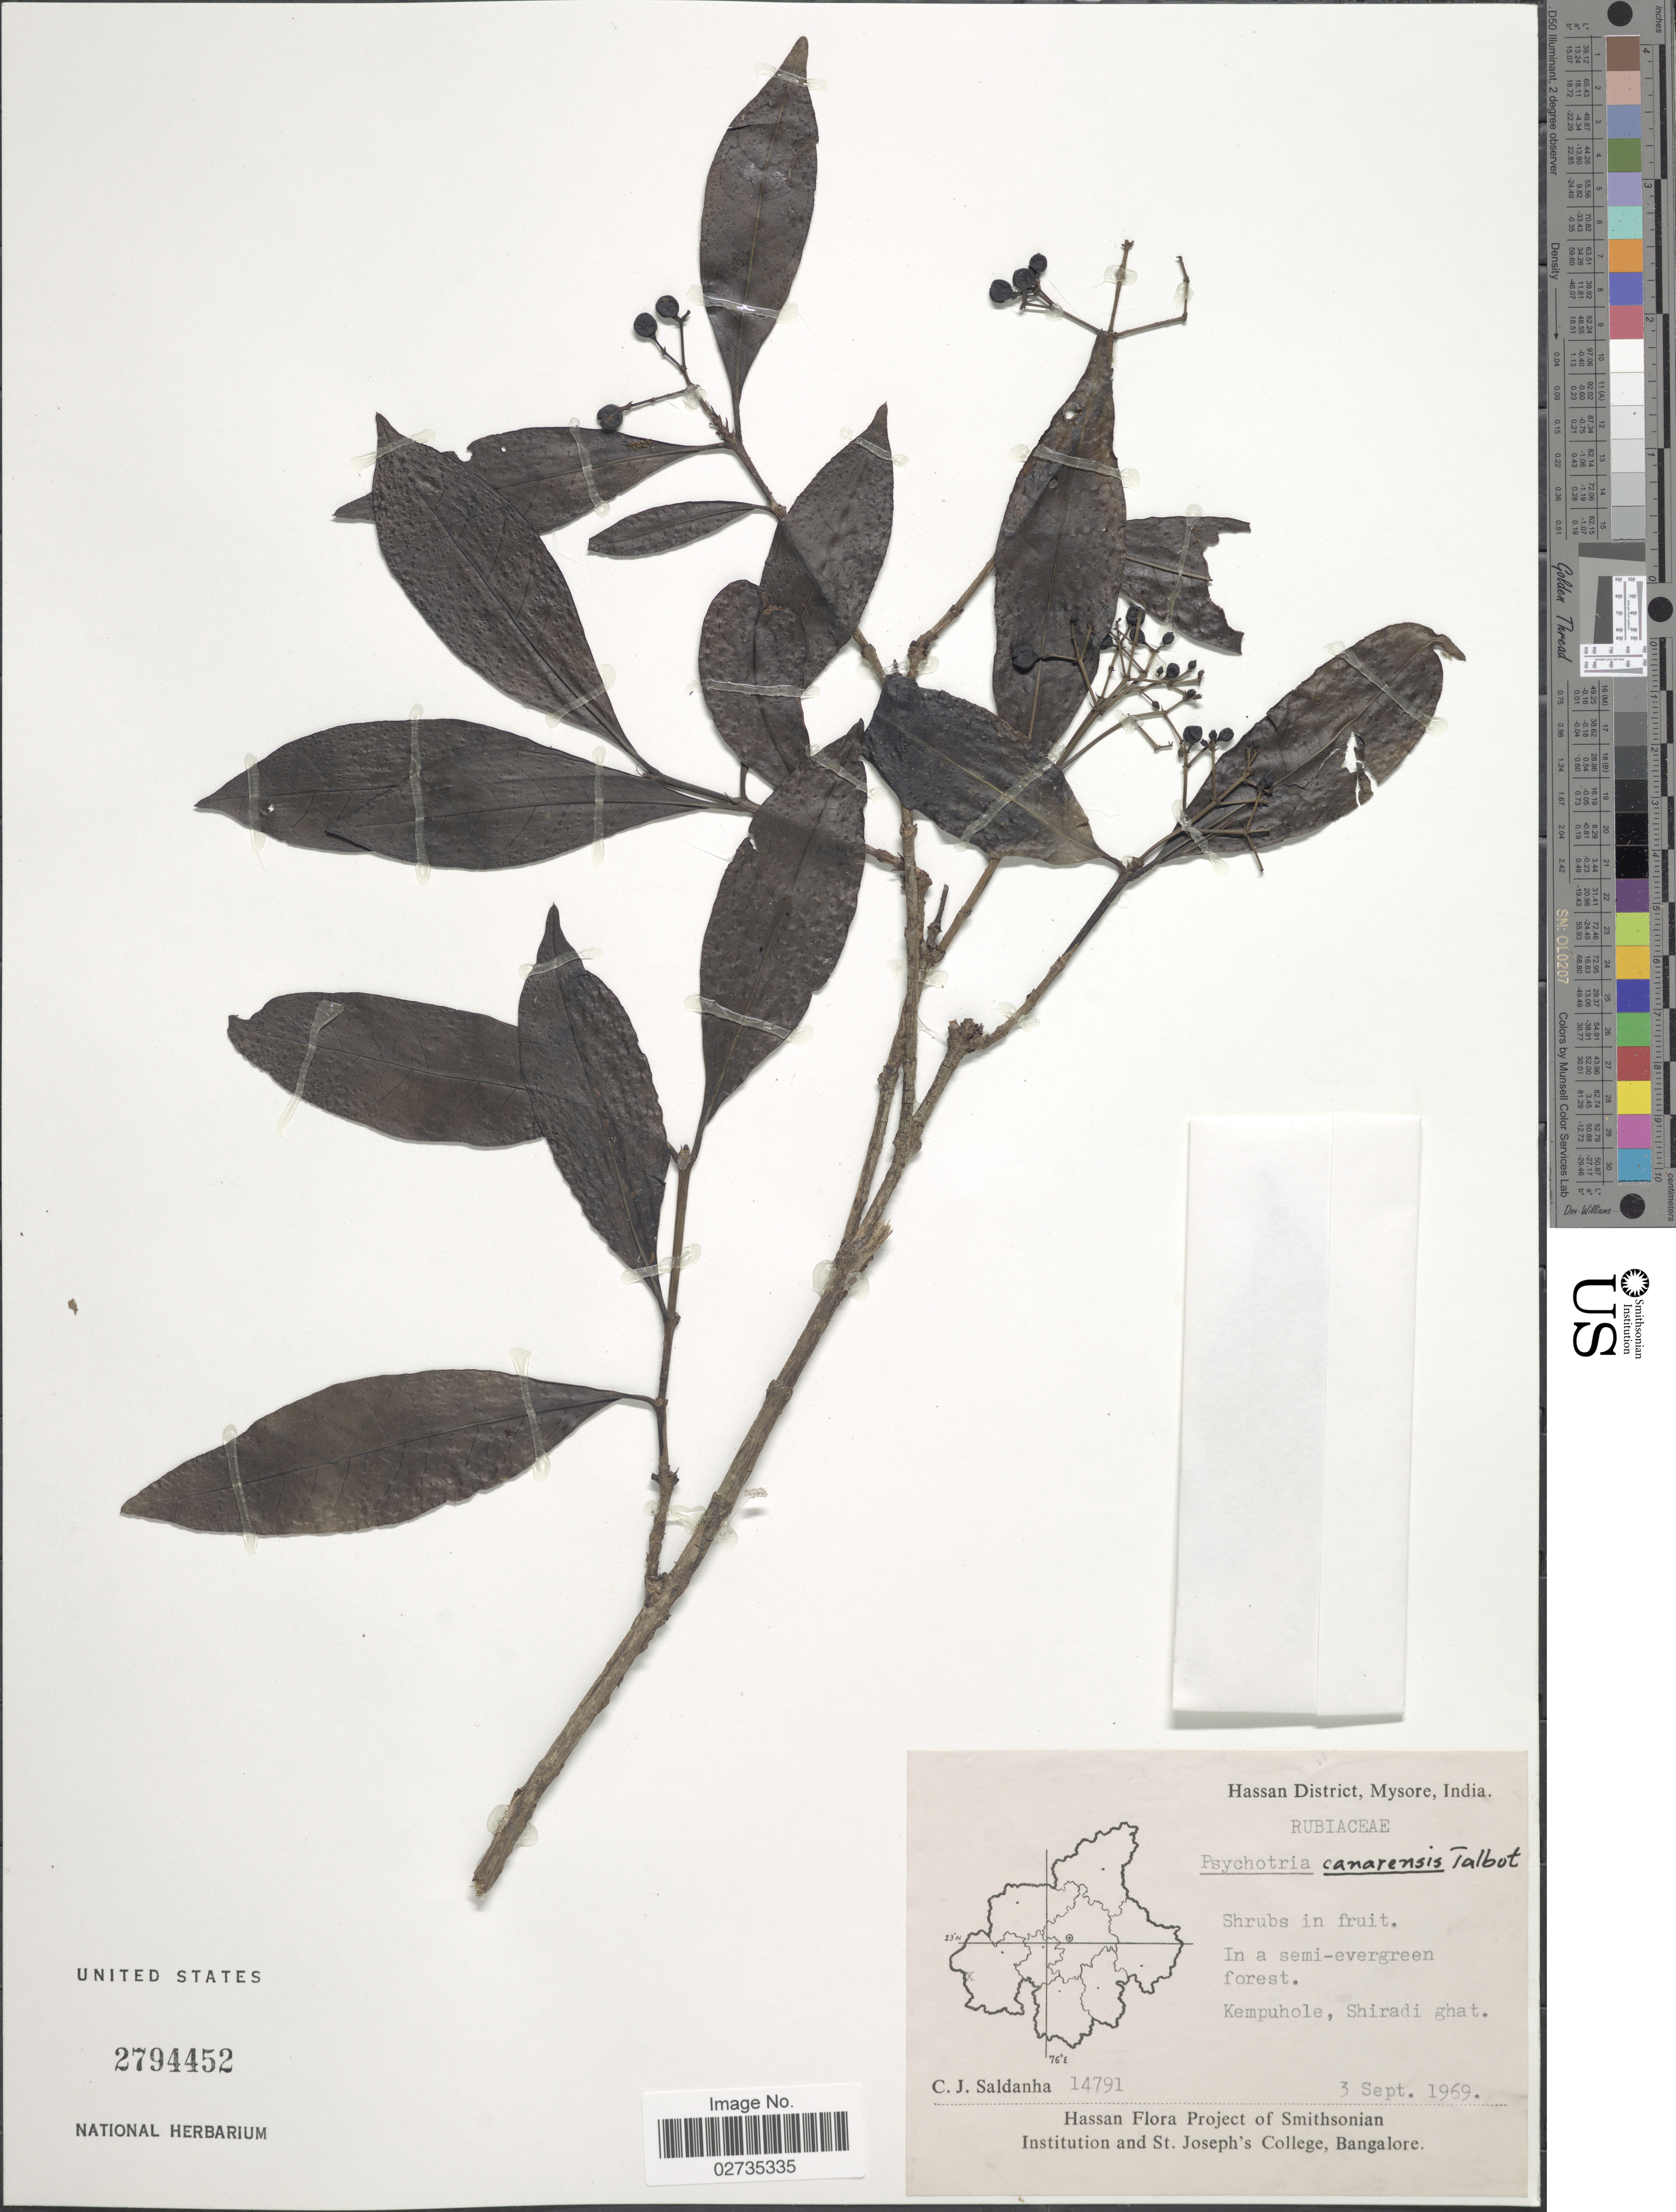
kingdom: Plantae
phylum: Tracheophyta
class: Magnoliopsida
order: Gentianales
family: Rubiaceae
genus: Psychotria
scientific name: Psychotria canarensis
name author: Talbot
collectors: C. J. Saldanha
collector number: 14791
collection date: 1969-09-03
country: India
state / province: Karnataka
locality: Hassan District, Mysore, India, Kempuhole, Shiradi ghat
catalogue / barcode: US 2794452